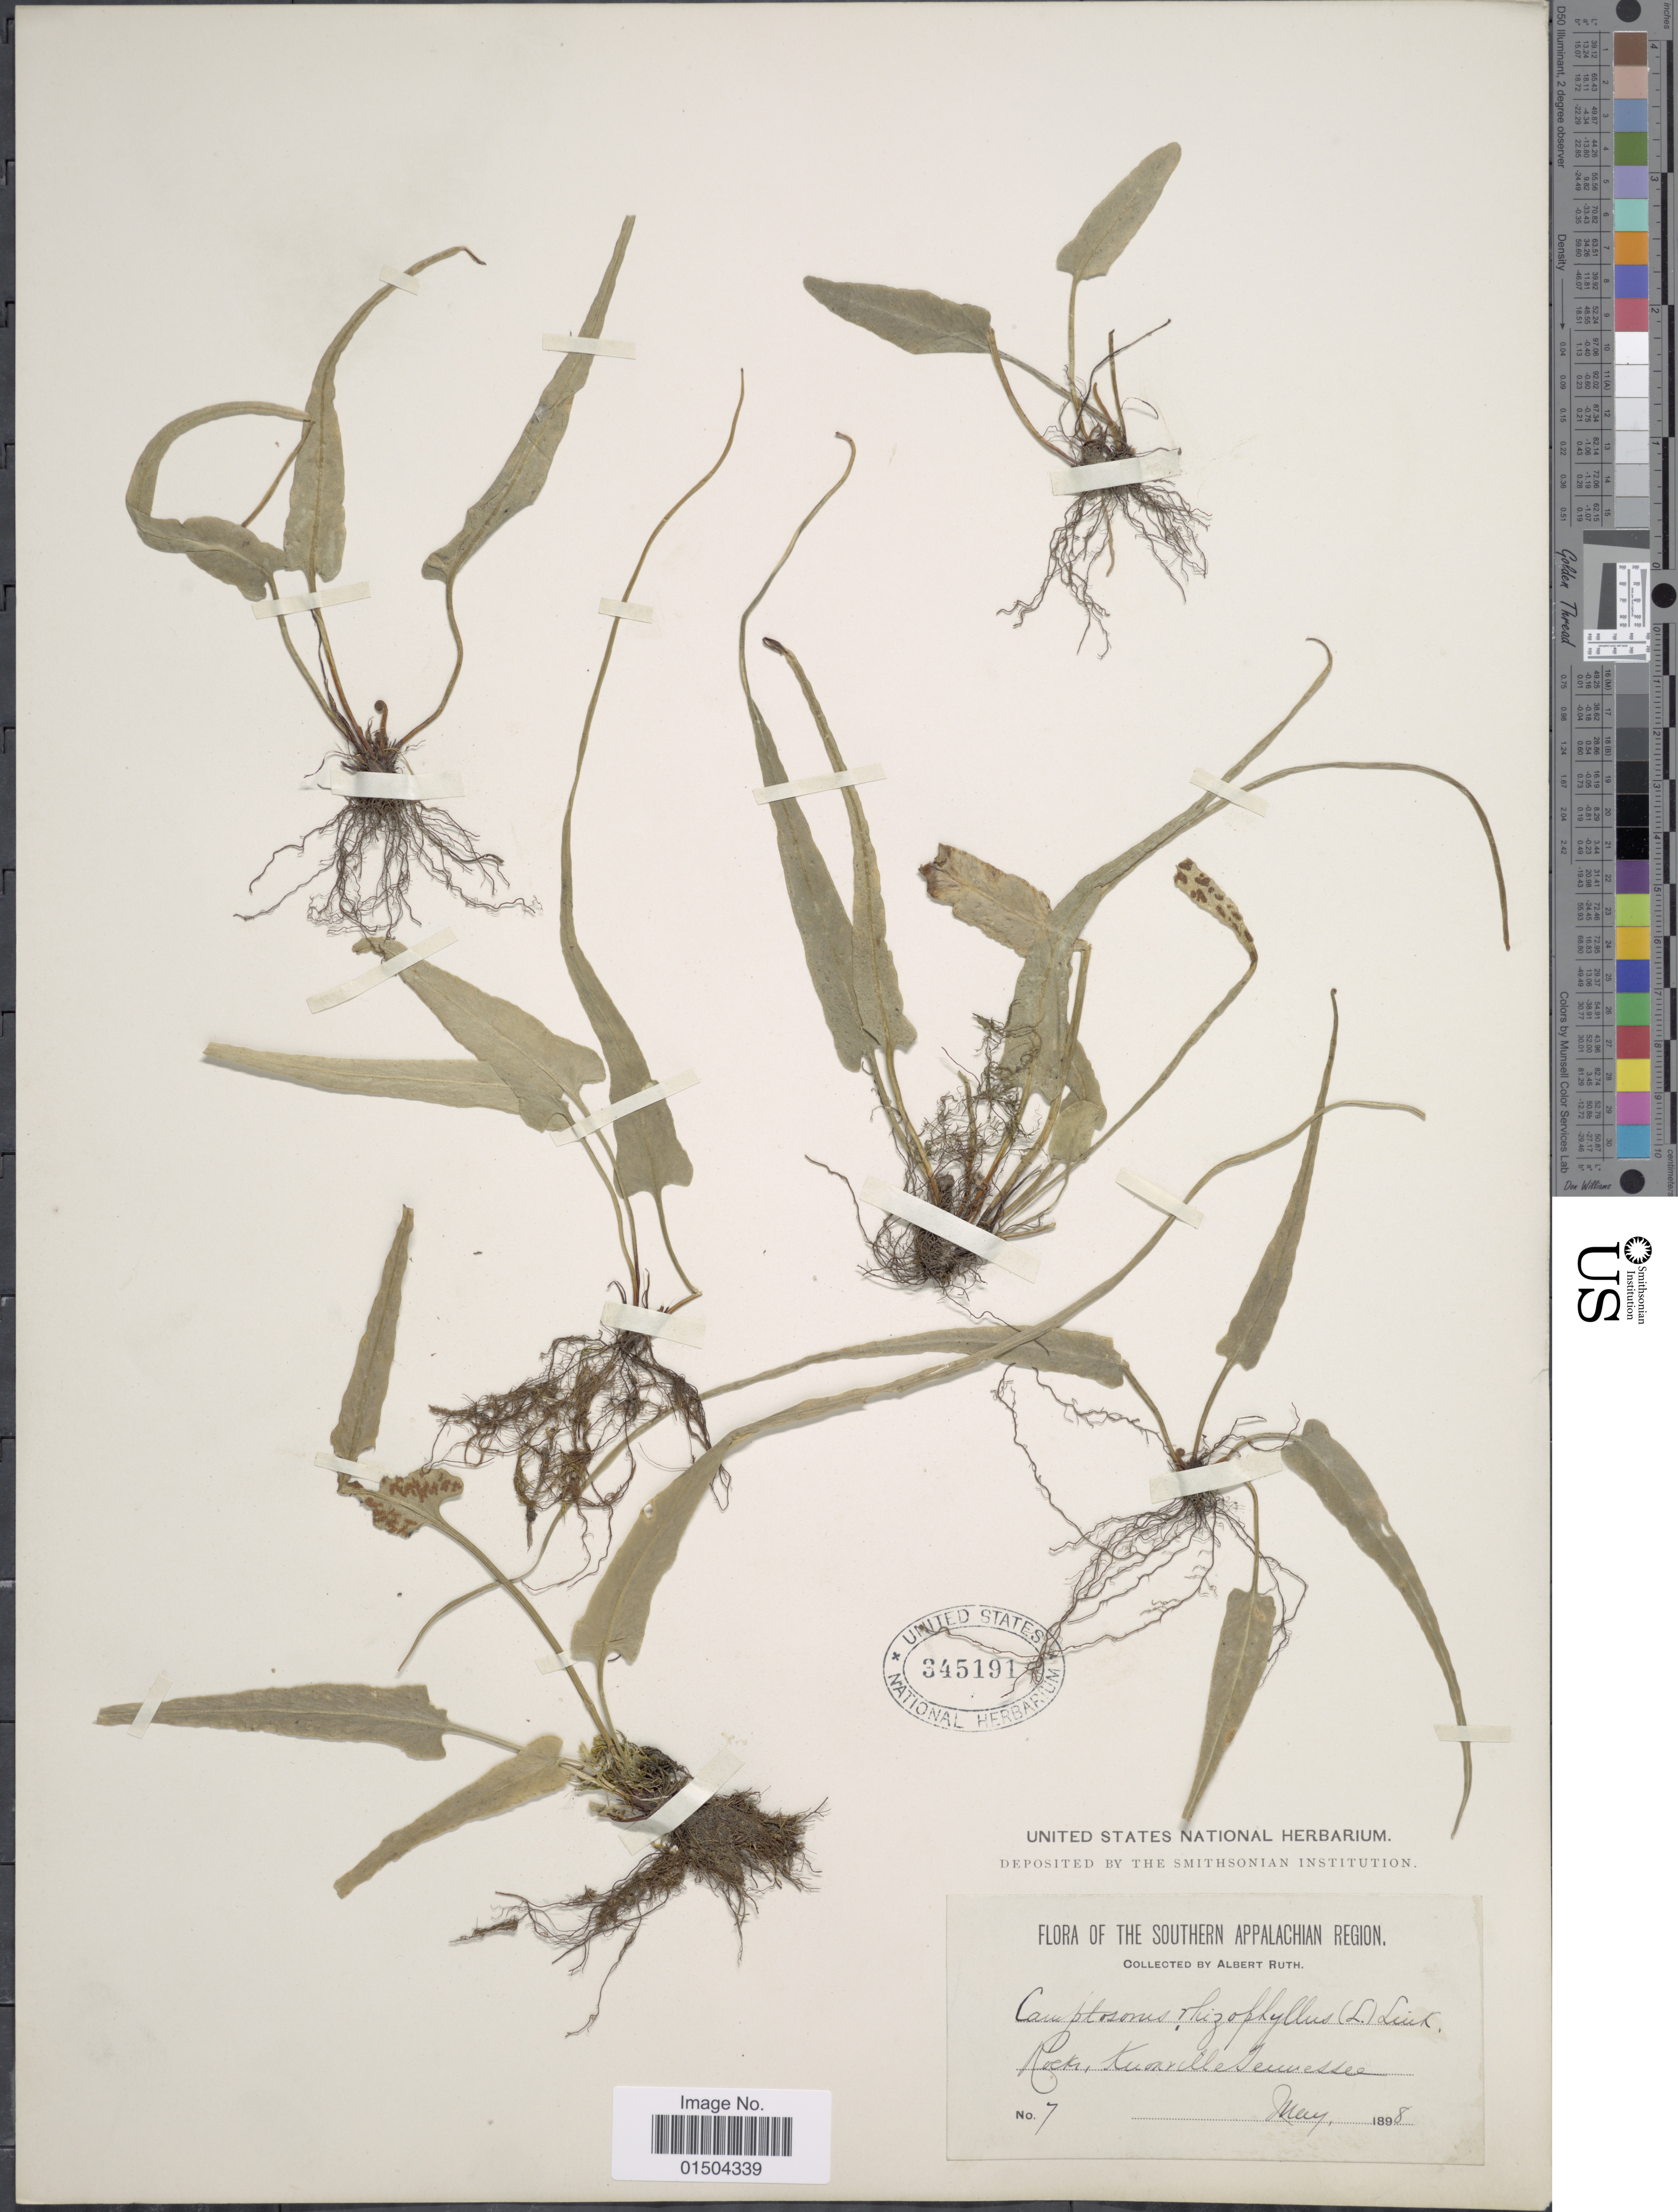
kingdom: Plantae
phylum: Tracheophyta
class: Polypodiopsida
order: Polypodiales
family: Aspleniaceae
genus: Asplenium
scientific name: Asplenium rhizophyllum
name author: L.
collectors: A. Ruth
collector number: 7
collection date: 1898-05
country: United States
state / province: Tennessee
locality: Southern Appalachian Region. Rocks, Knoxville.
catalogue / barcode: US 345191